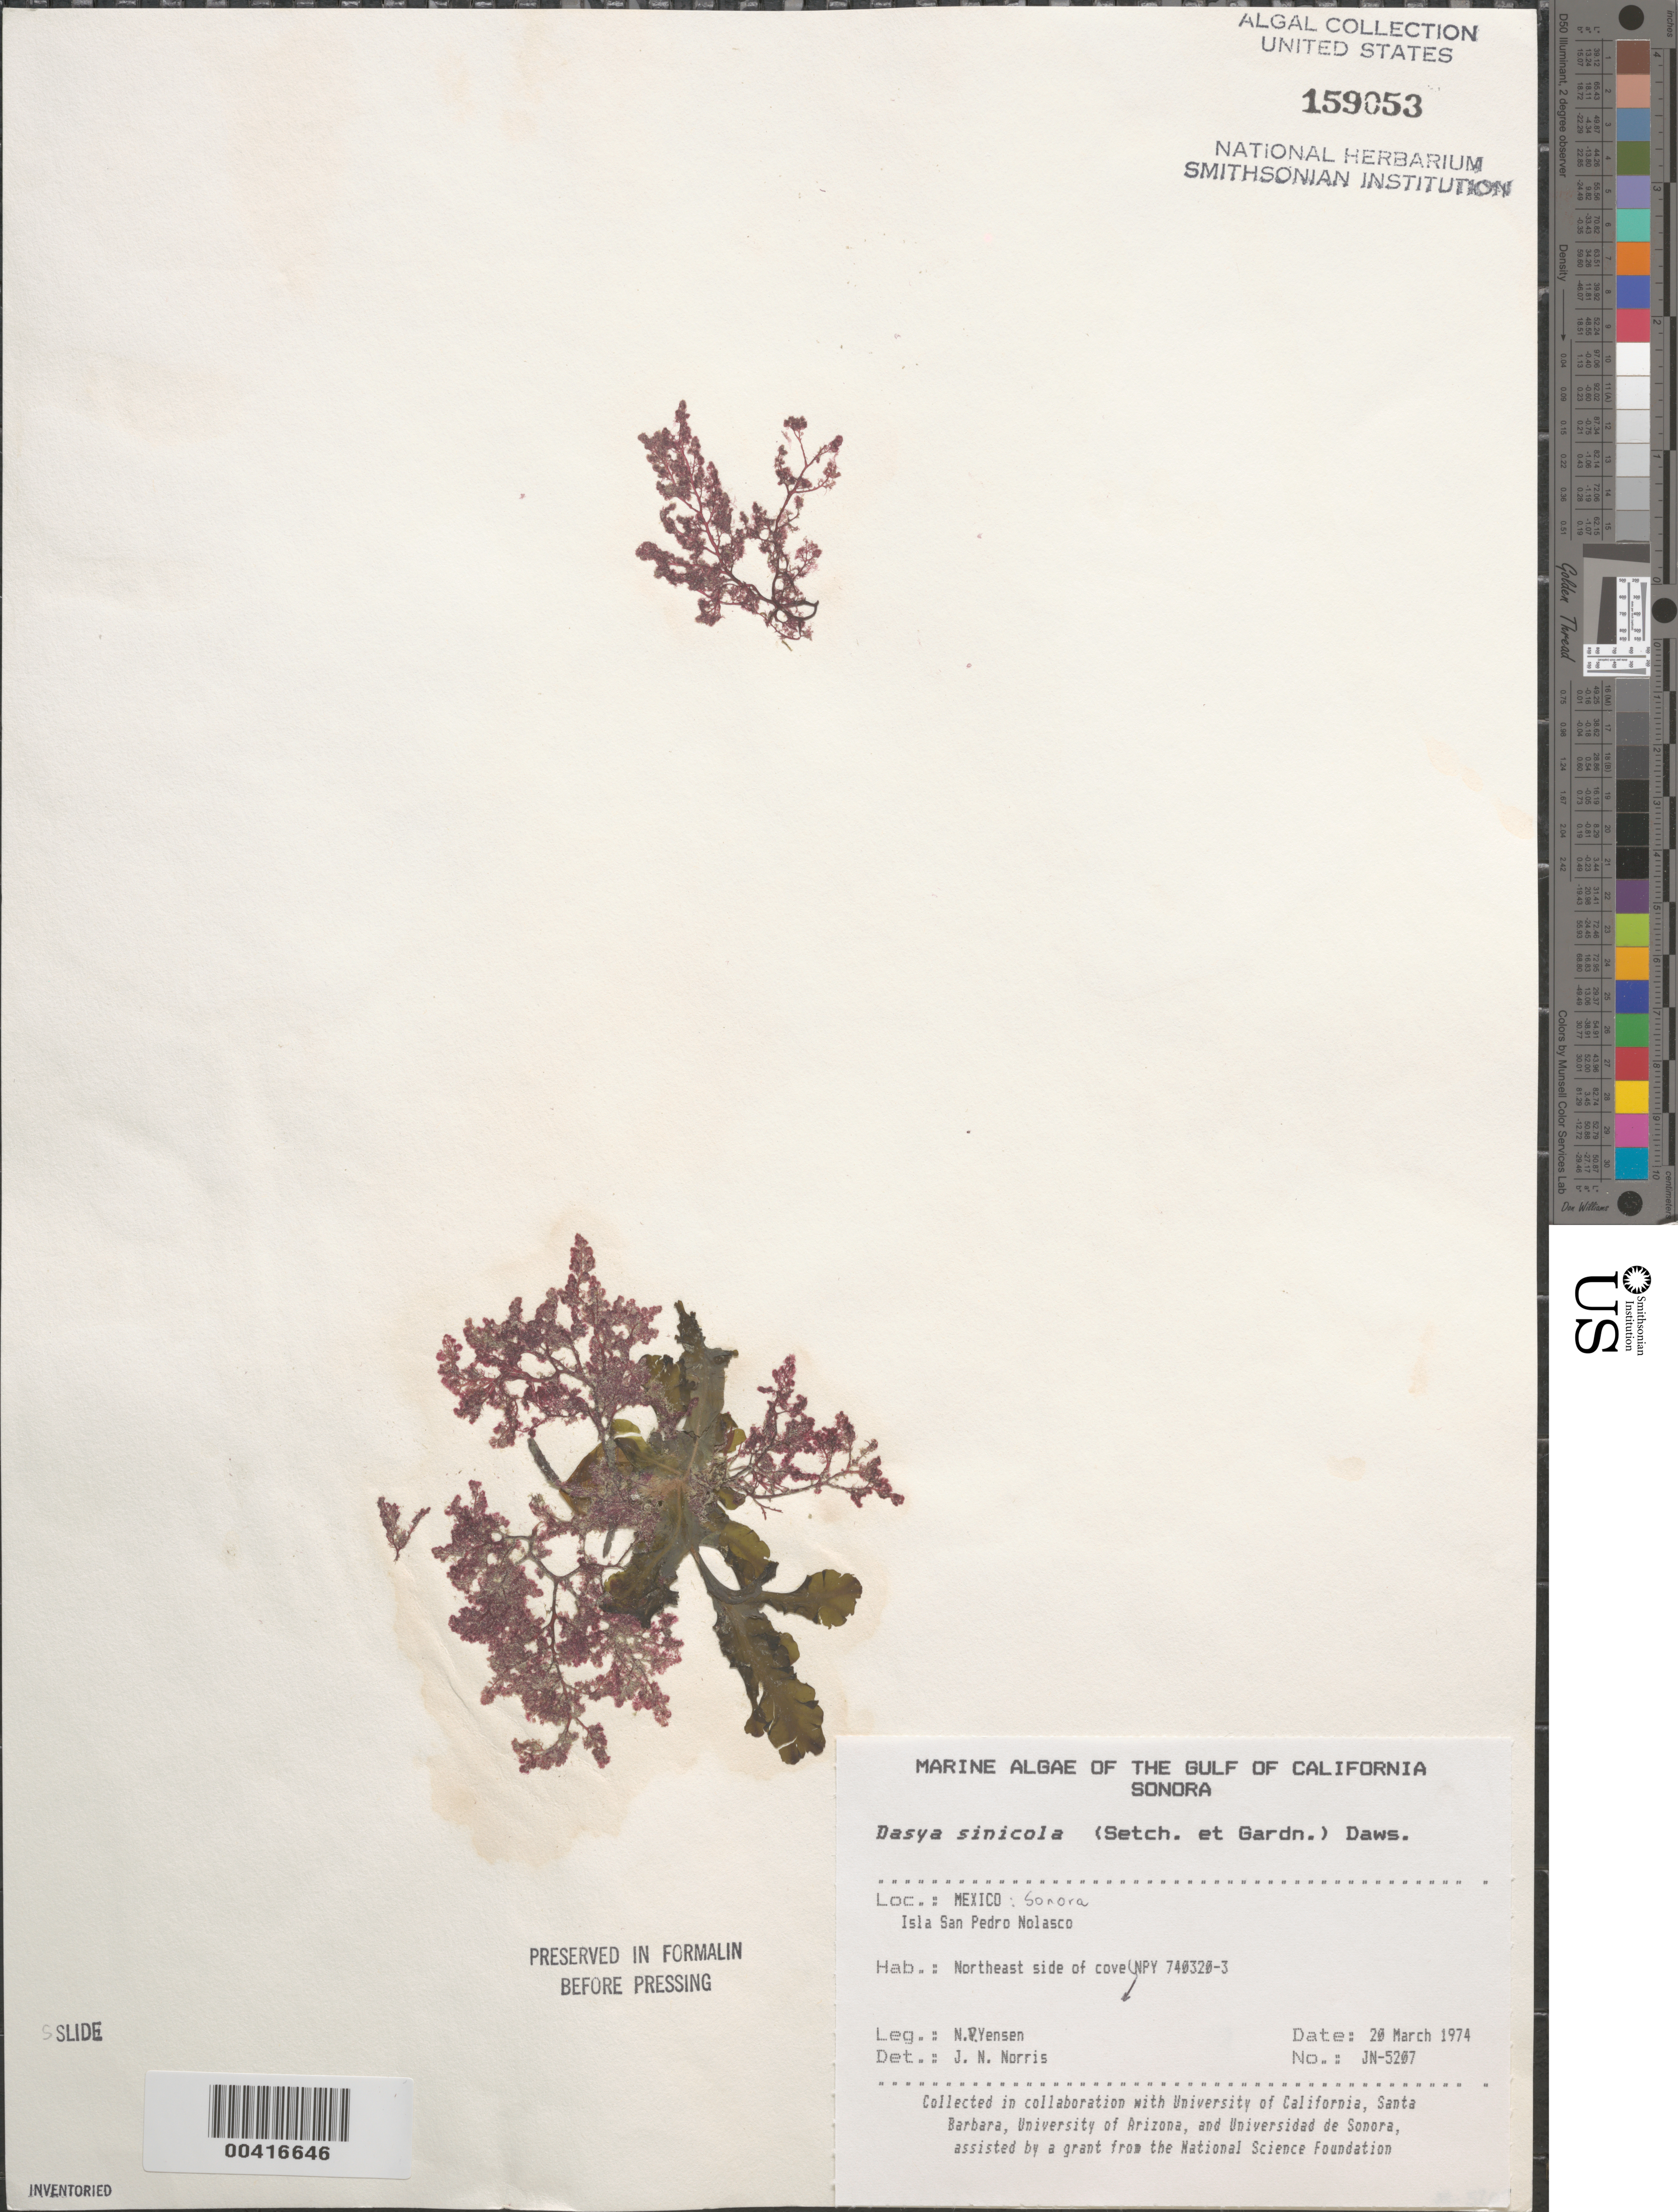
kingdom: Plantae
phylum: Rhodophyta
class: Florideophyceae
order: Ceramiales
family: Dasyaceae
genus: Dasya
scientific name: Dasya sinicola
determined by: Norris, James N.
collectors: N. Yensen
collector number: Jn-5207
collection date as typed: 20 Apr 1974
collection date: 1974-04-20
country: Mexico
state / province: Sonora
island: Isla San Pedro Nolasco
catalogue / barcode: US 159053